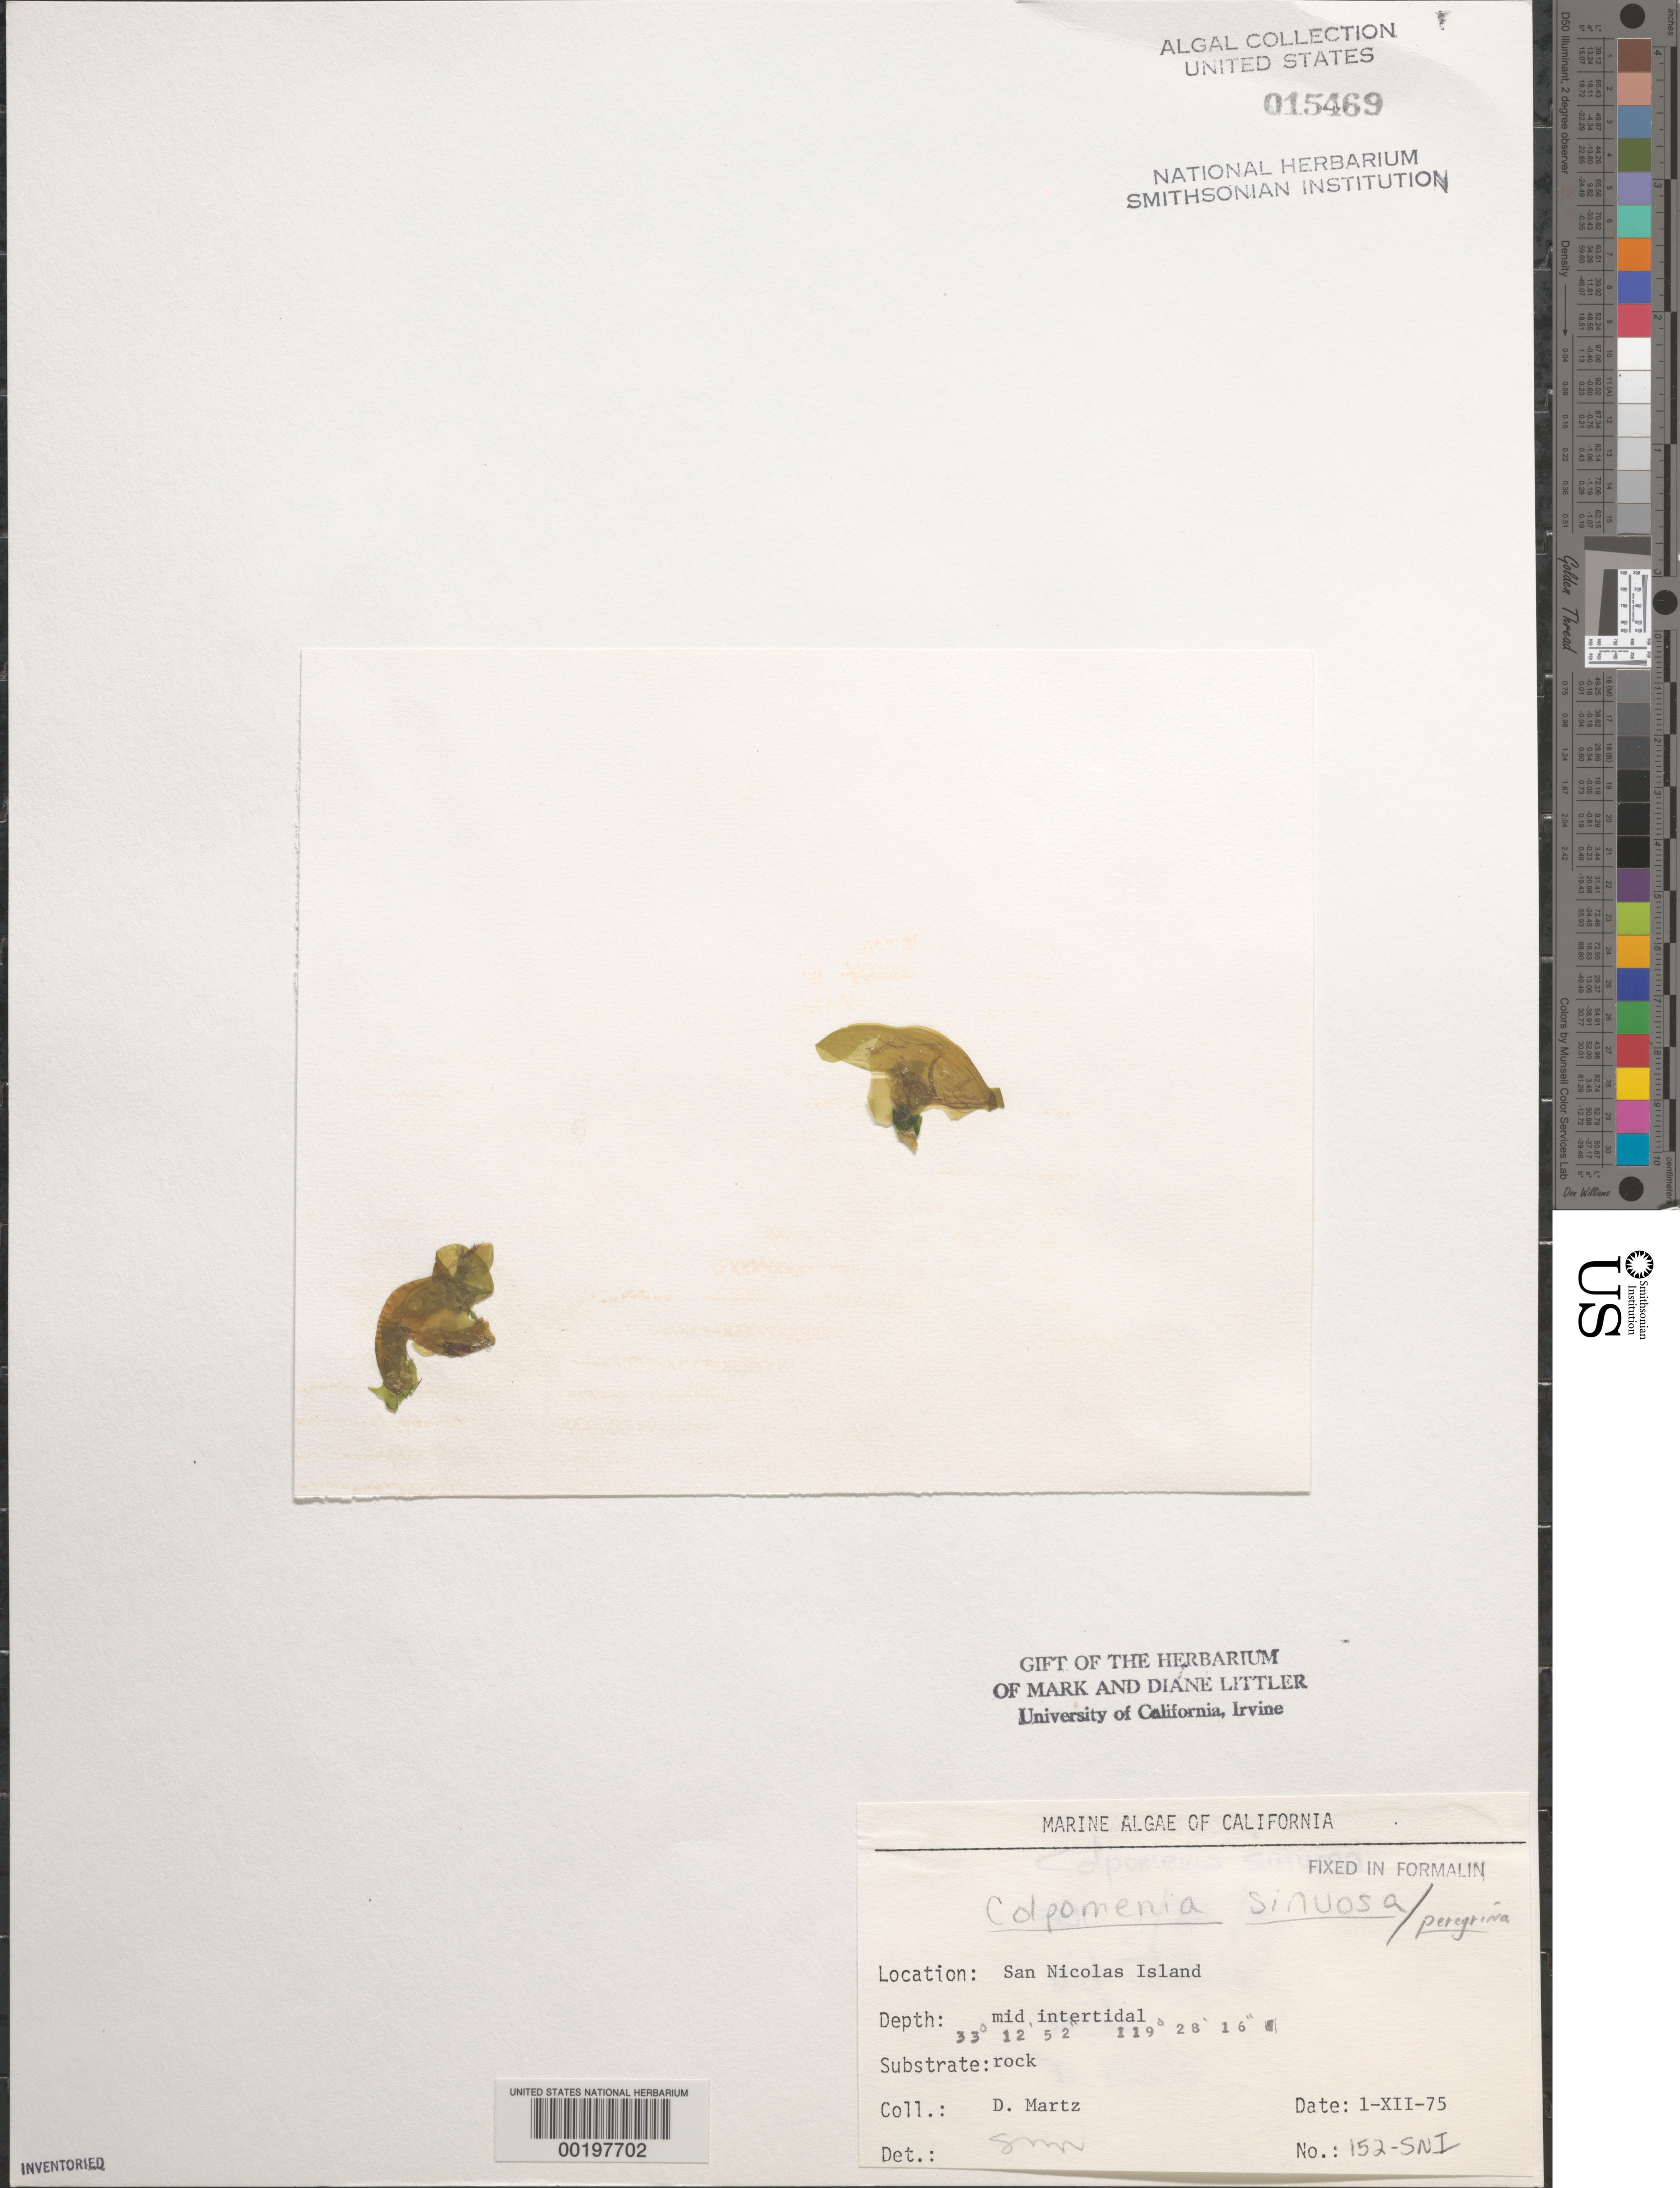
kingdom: Chromista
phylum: Ochrophyta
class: Phaeophyceae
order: Scytosiphonales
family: Scytosiphonaceae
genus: Colpomenia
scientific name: Colpomenia sinuosa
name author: (K. Mert. ex Roth) Derbes & Solier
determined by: Murray, S. N.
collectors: D. Martz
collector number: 152-SNI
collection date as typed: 01 Dec 1975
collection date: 1975-12-01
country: United States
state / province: California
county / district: Ventura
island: San Nicolas Island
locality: Dutch Harbor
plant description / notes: BLM-SOCALBIGHT Rocky Intertidal Survey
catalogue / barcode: US 15469